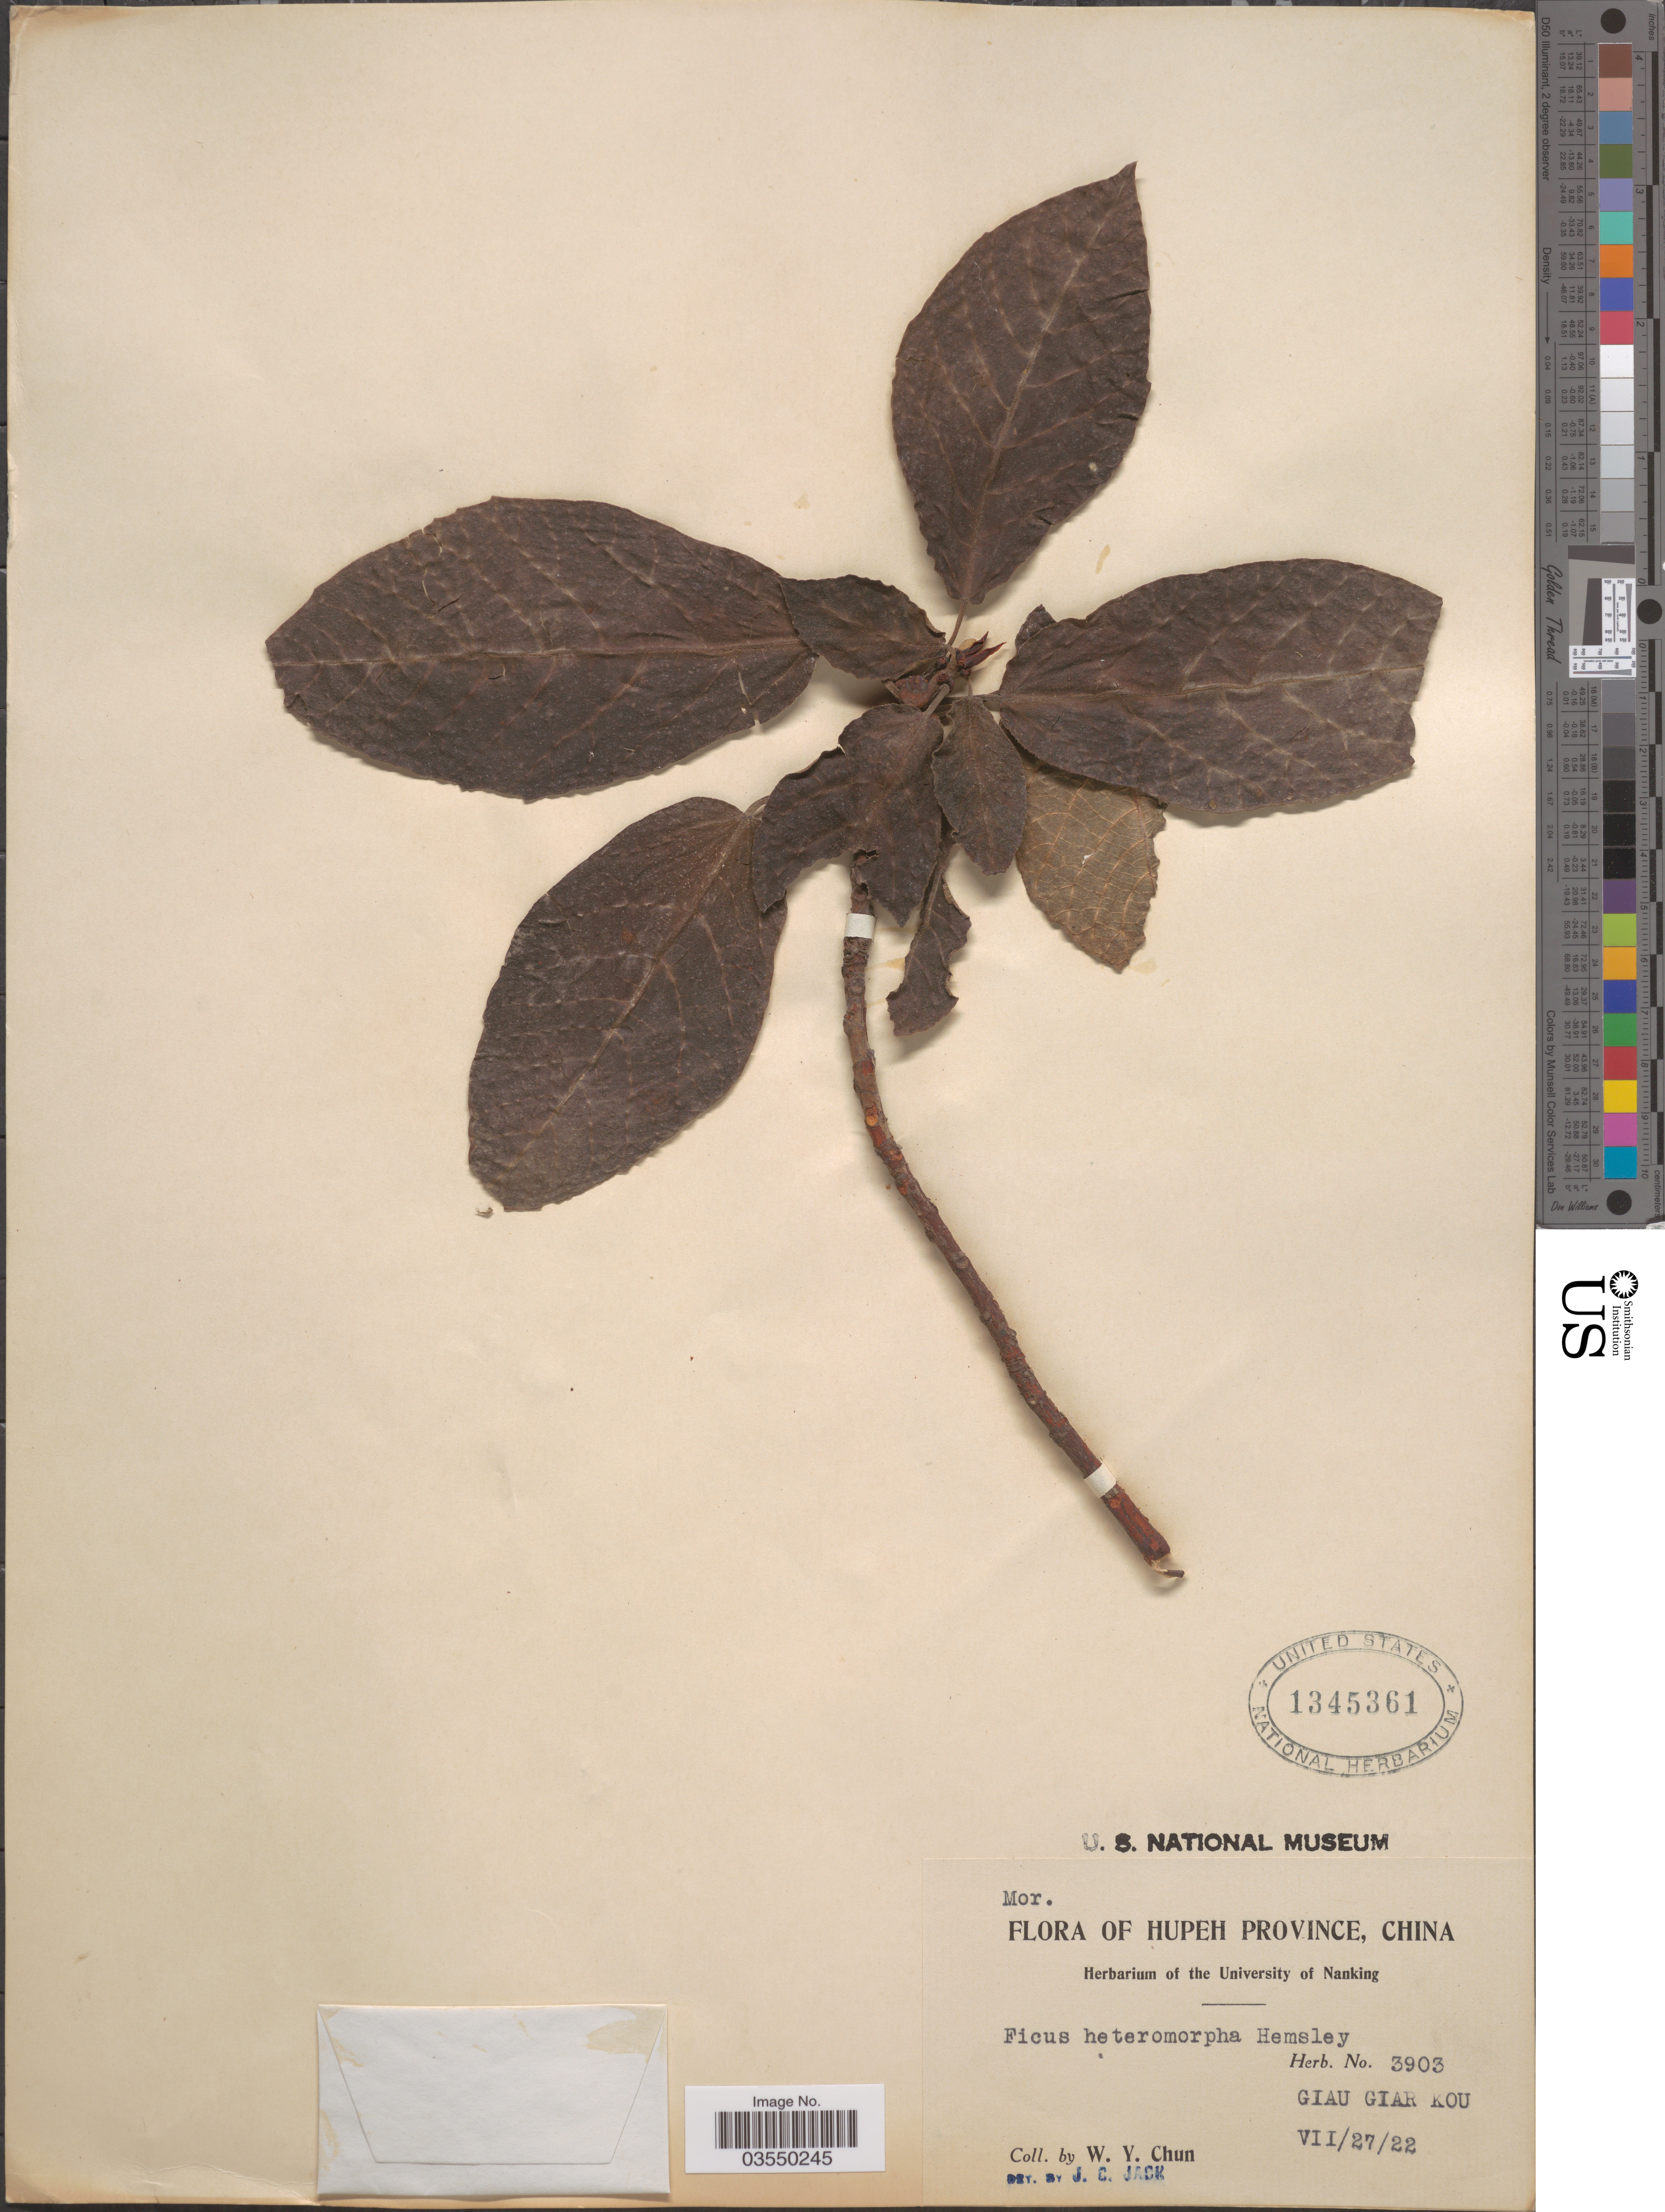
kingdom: Plantae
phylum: Tracheophyta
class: Magnoliopsida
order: Rosales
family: Moraceae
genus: Ficus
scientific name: Ficus heteromorpha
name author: Hemsl.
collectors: W. Y. Chun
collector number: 3903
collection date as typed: Transcribed d/m/y: 27/7/22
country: China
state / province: Hubei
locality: Hupeh Province. Giau Giar Kou.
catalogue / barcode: US 1345361